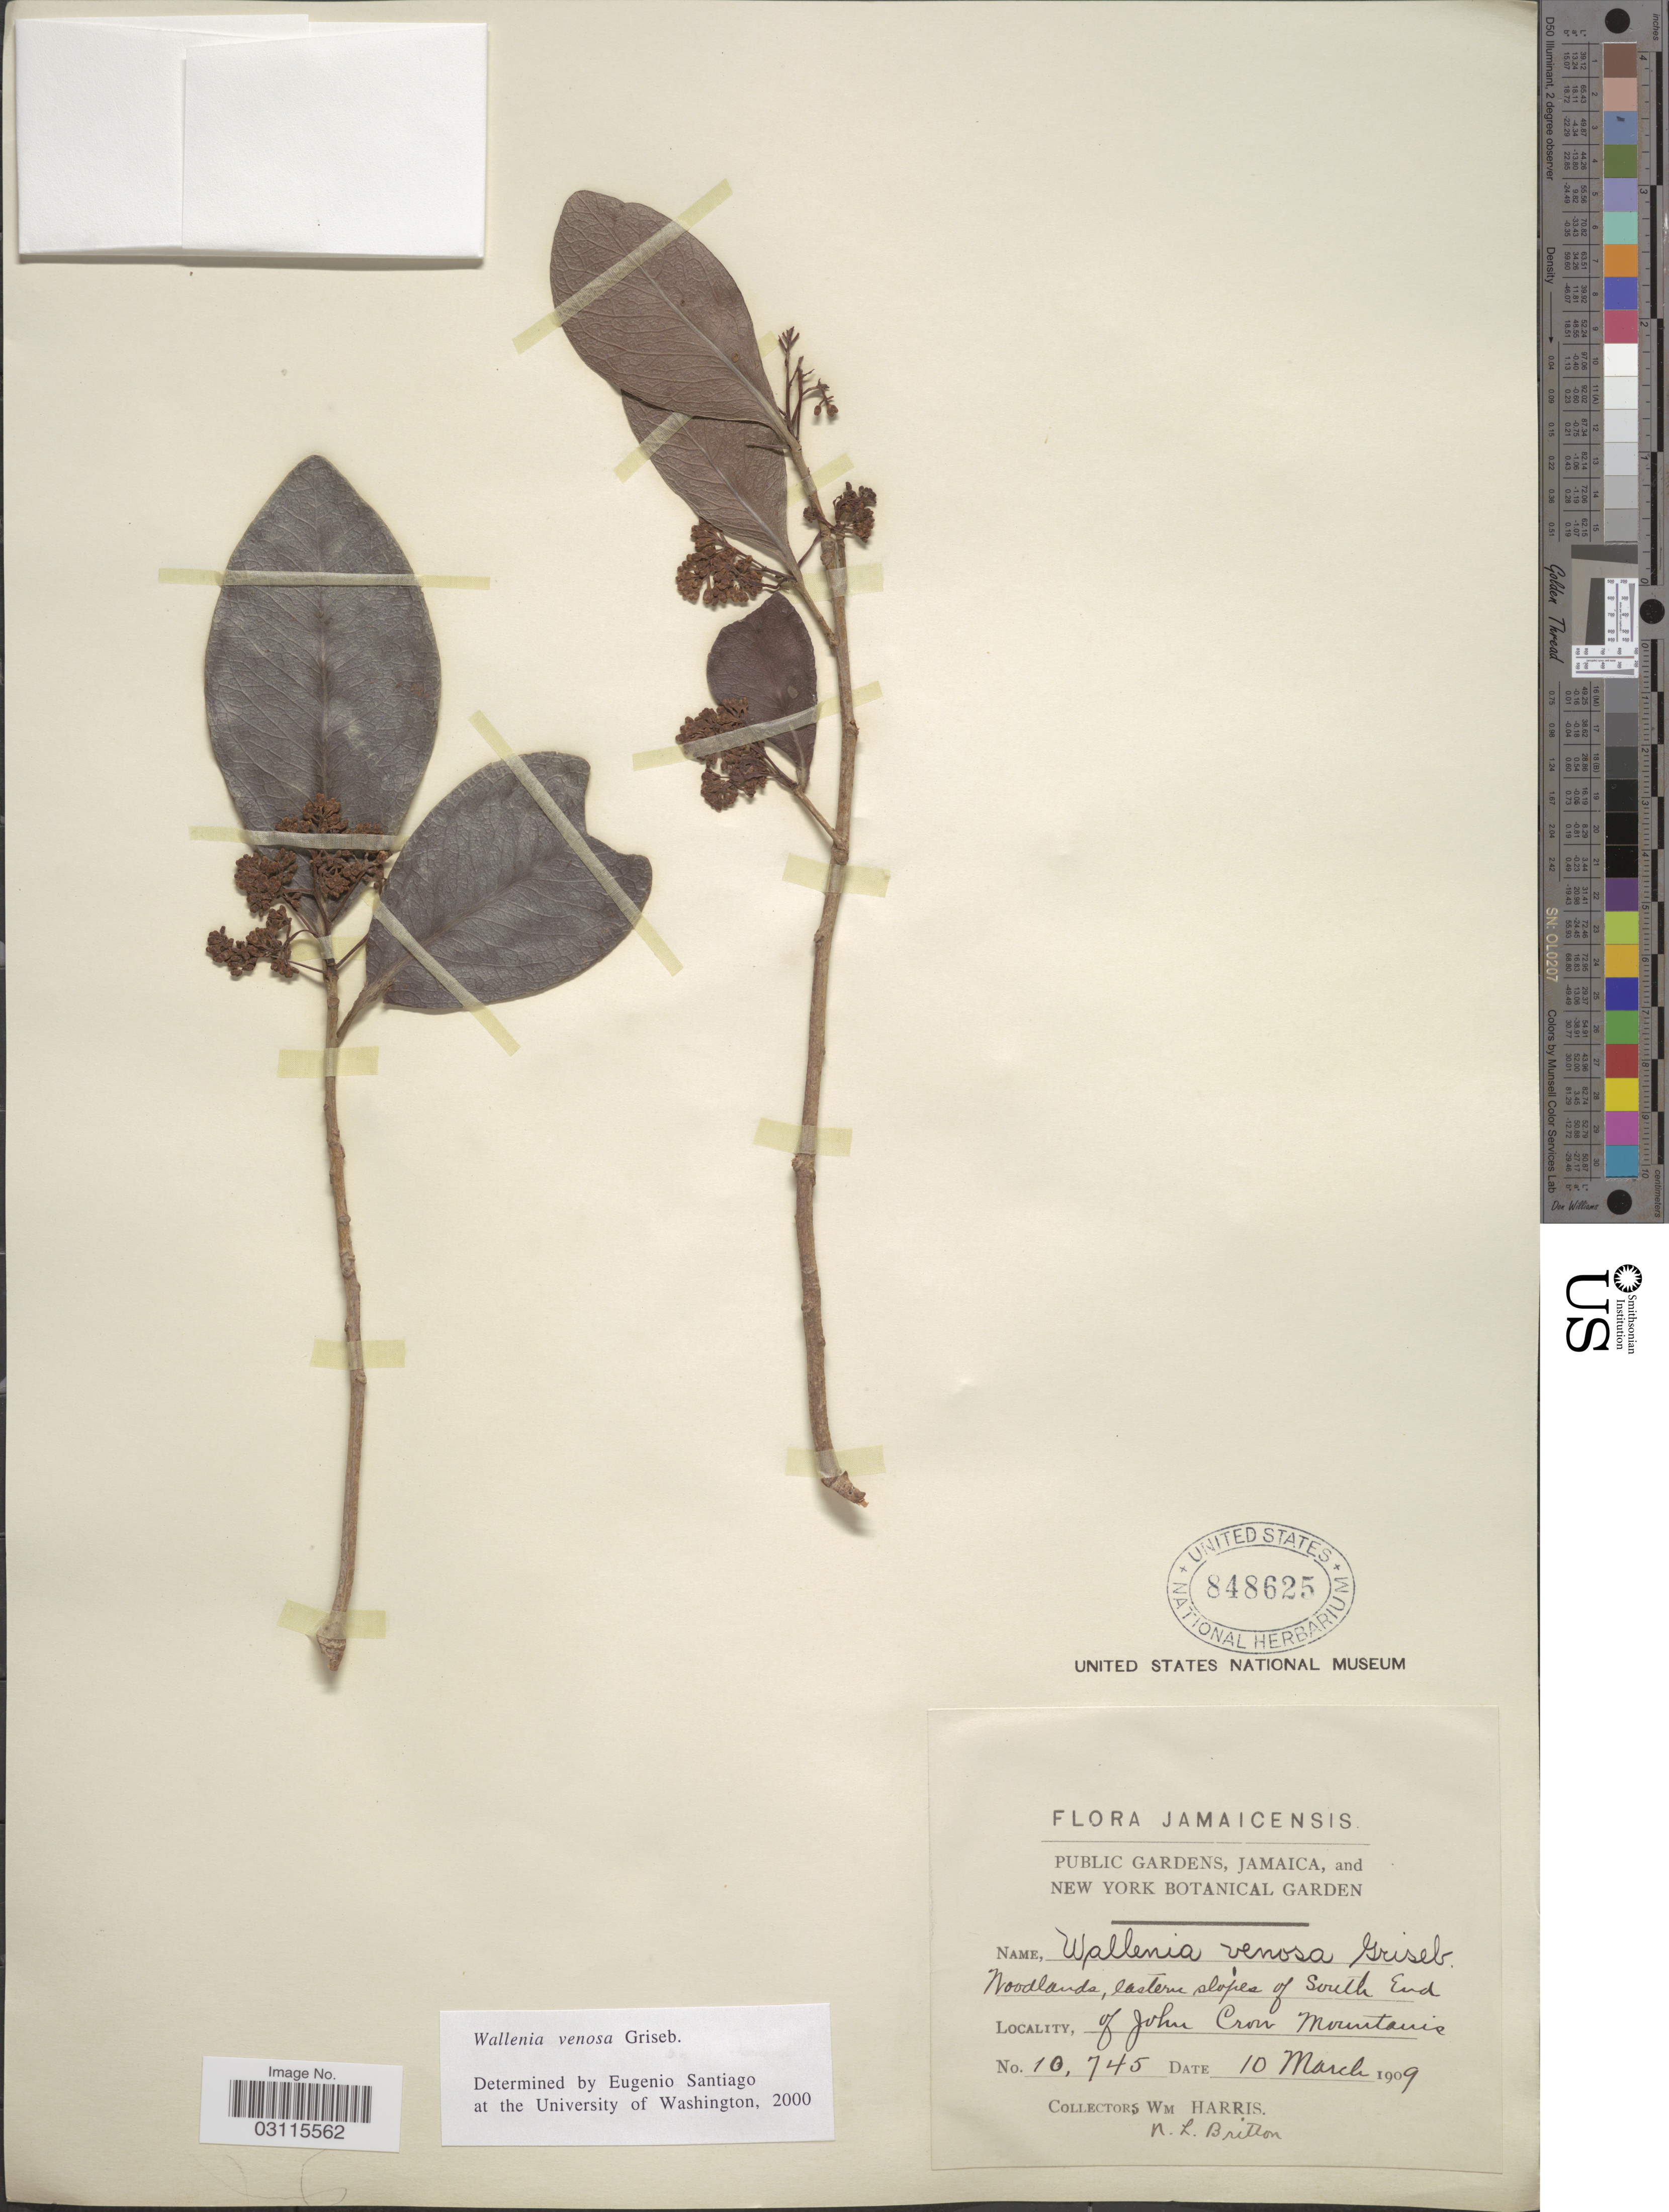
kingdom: Plantae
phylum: Tracheophyta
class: Magnoliopsida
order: Ericales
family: Primulaceae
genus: Wallenia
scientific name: Wallenia venosa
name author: Griseb.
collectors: W. H. Harris & N. Britton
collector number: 10745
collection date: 1909-03-10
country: Jamaica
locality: Eastern slopes of South End of John Crow Mountains.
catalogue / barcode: US 848625